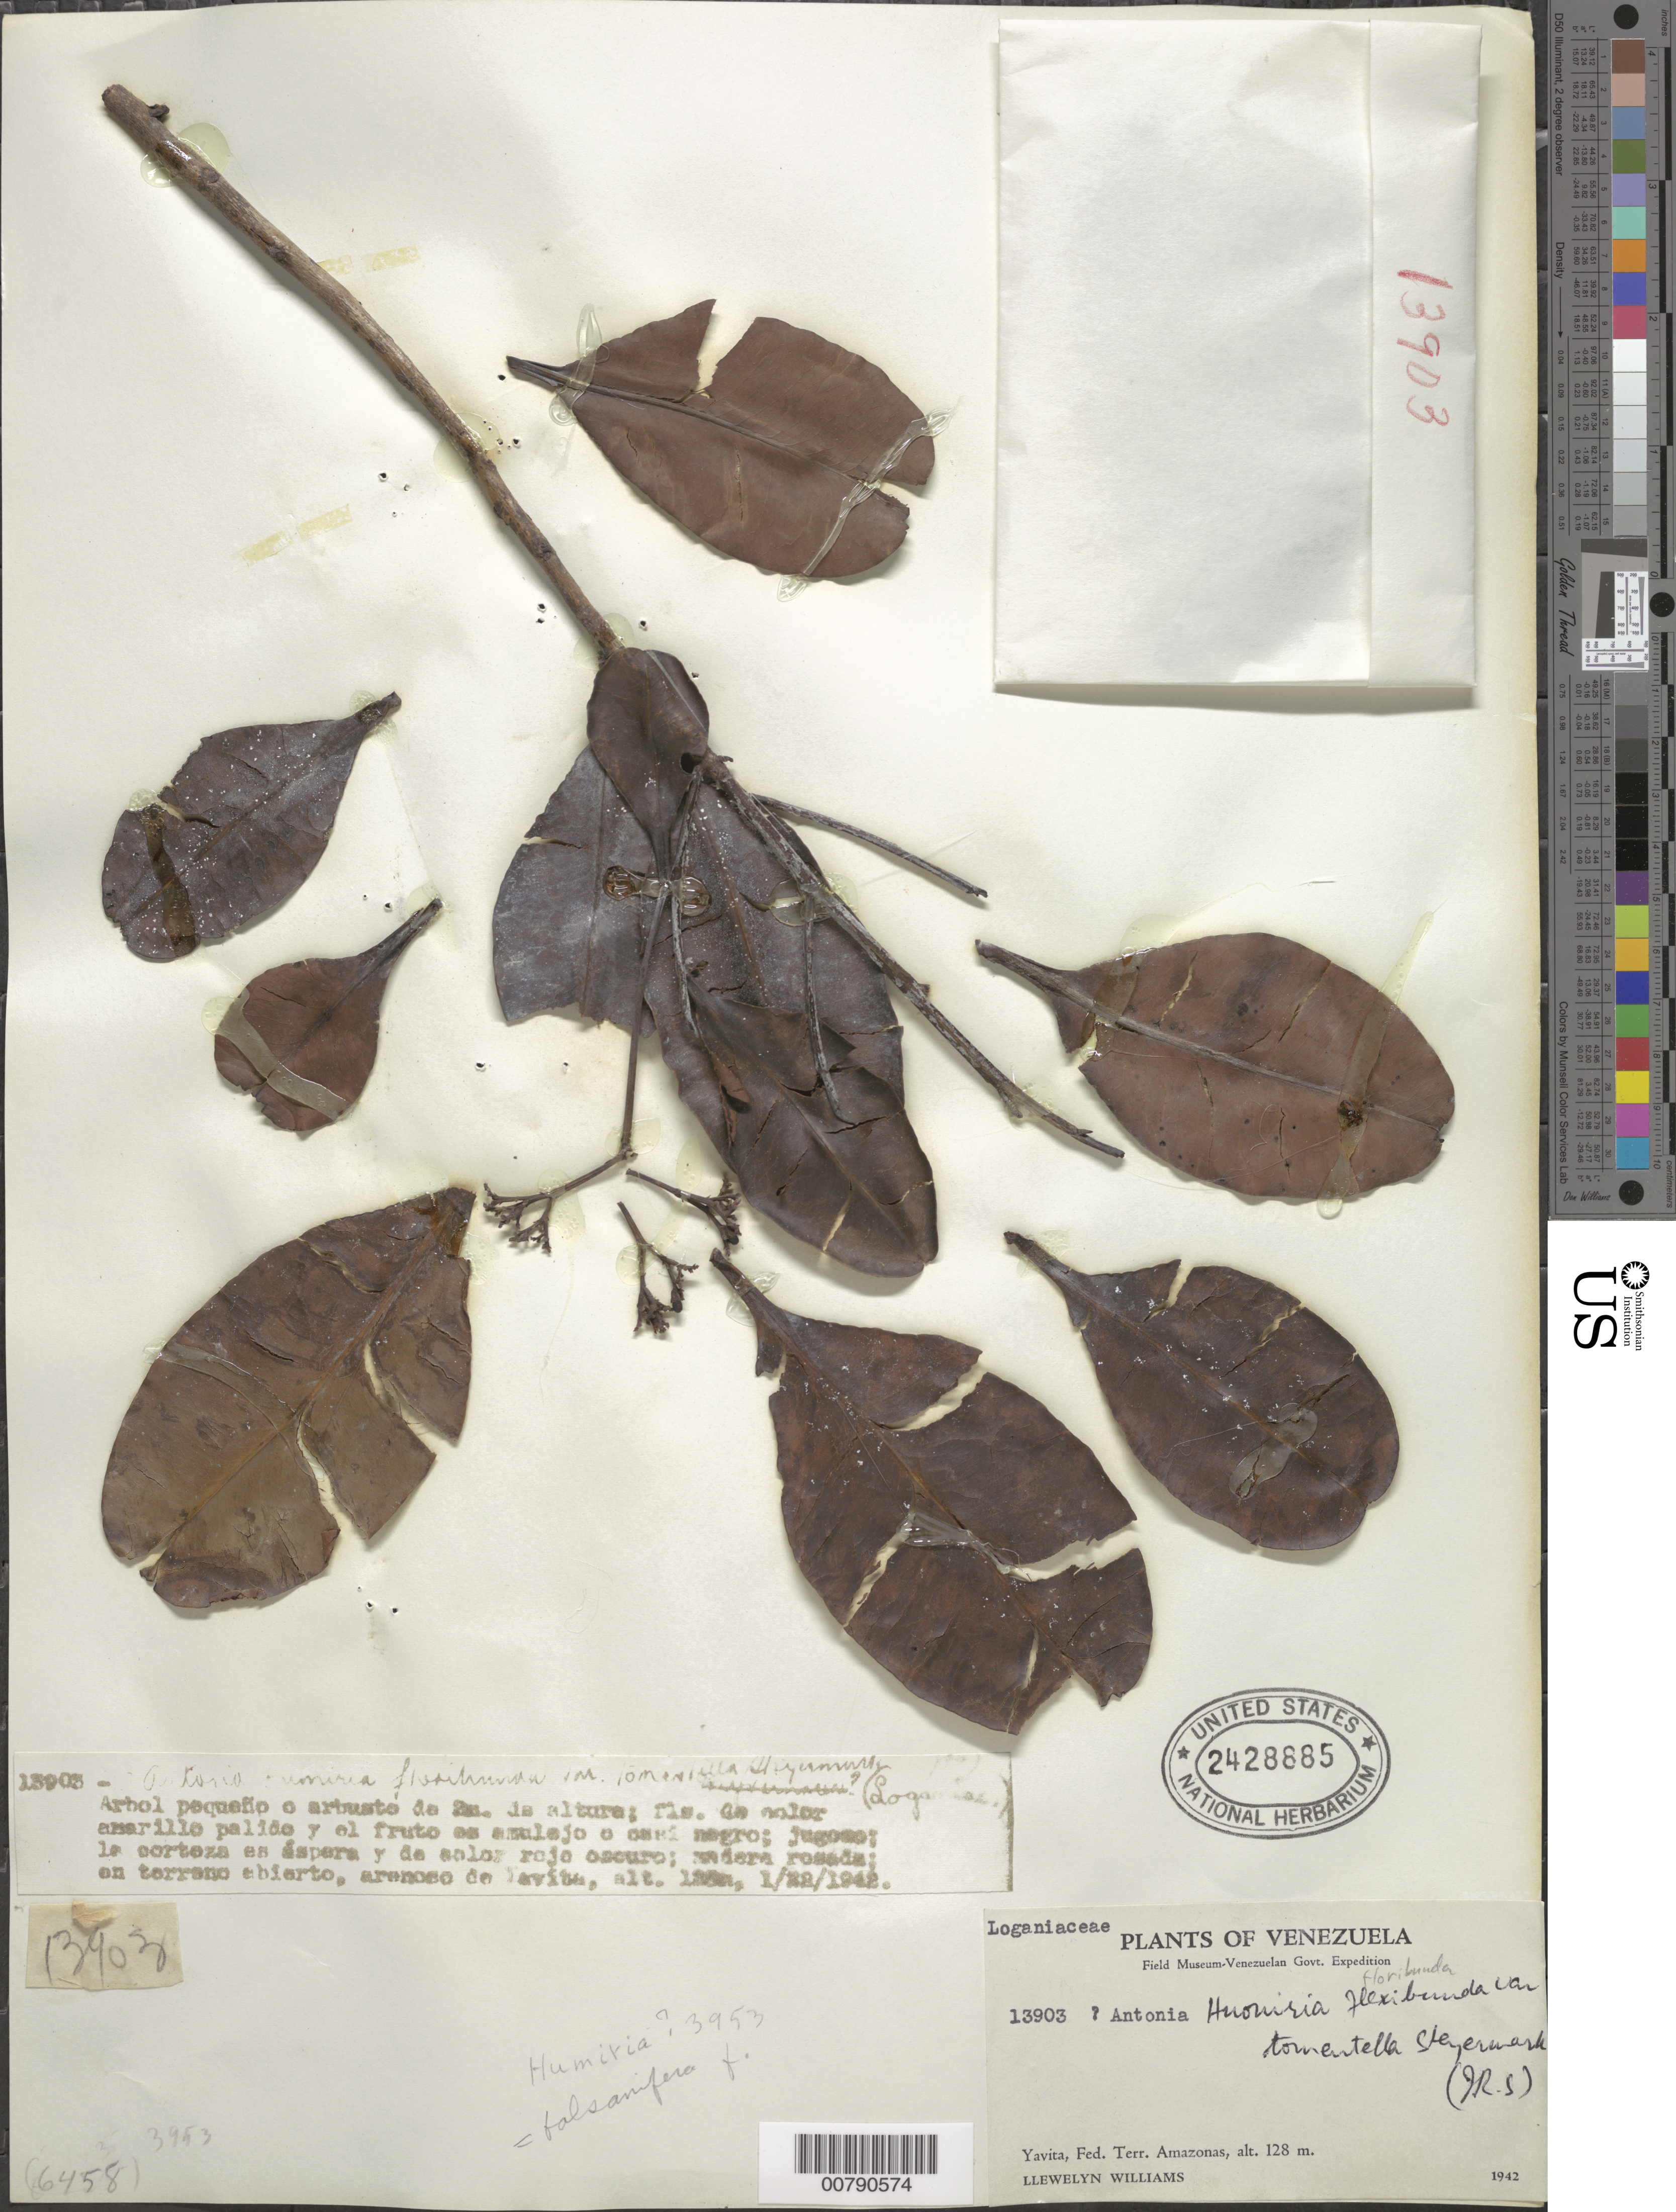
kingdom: Plantae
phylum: Tracheophyta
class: Magnoliopsida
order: Malpighiales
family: Humiriaceae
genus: Humiria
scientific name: Humiria balsamifera var. guianensis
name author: (Benth.) Cuatrec.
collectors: Ll. Williams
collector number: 13903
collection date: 1942-01-22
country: Venezuela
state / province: Amazonas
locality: Yavita, Fed. Terr. Amazonas.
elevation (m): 128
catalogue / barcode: US 2428885